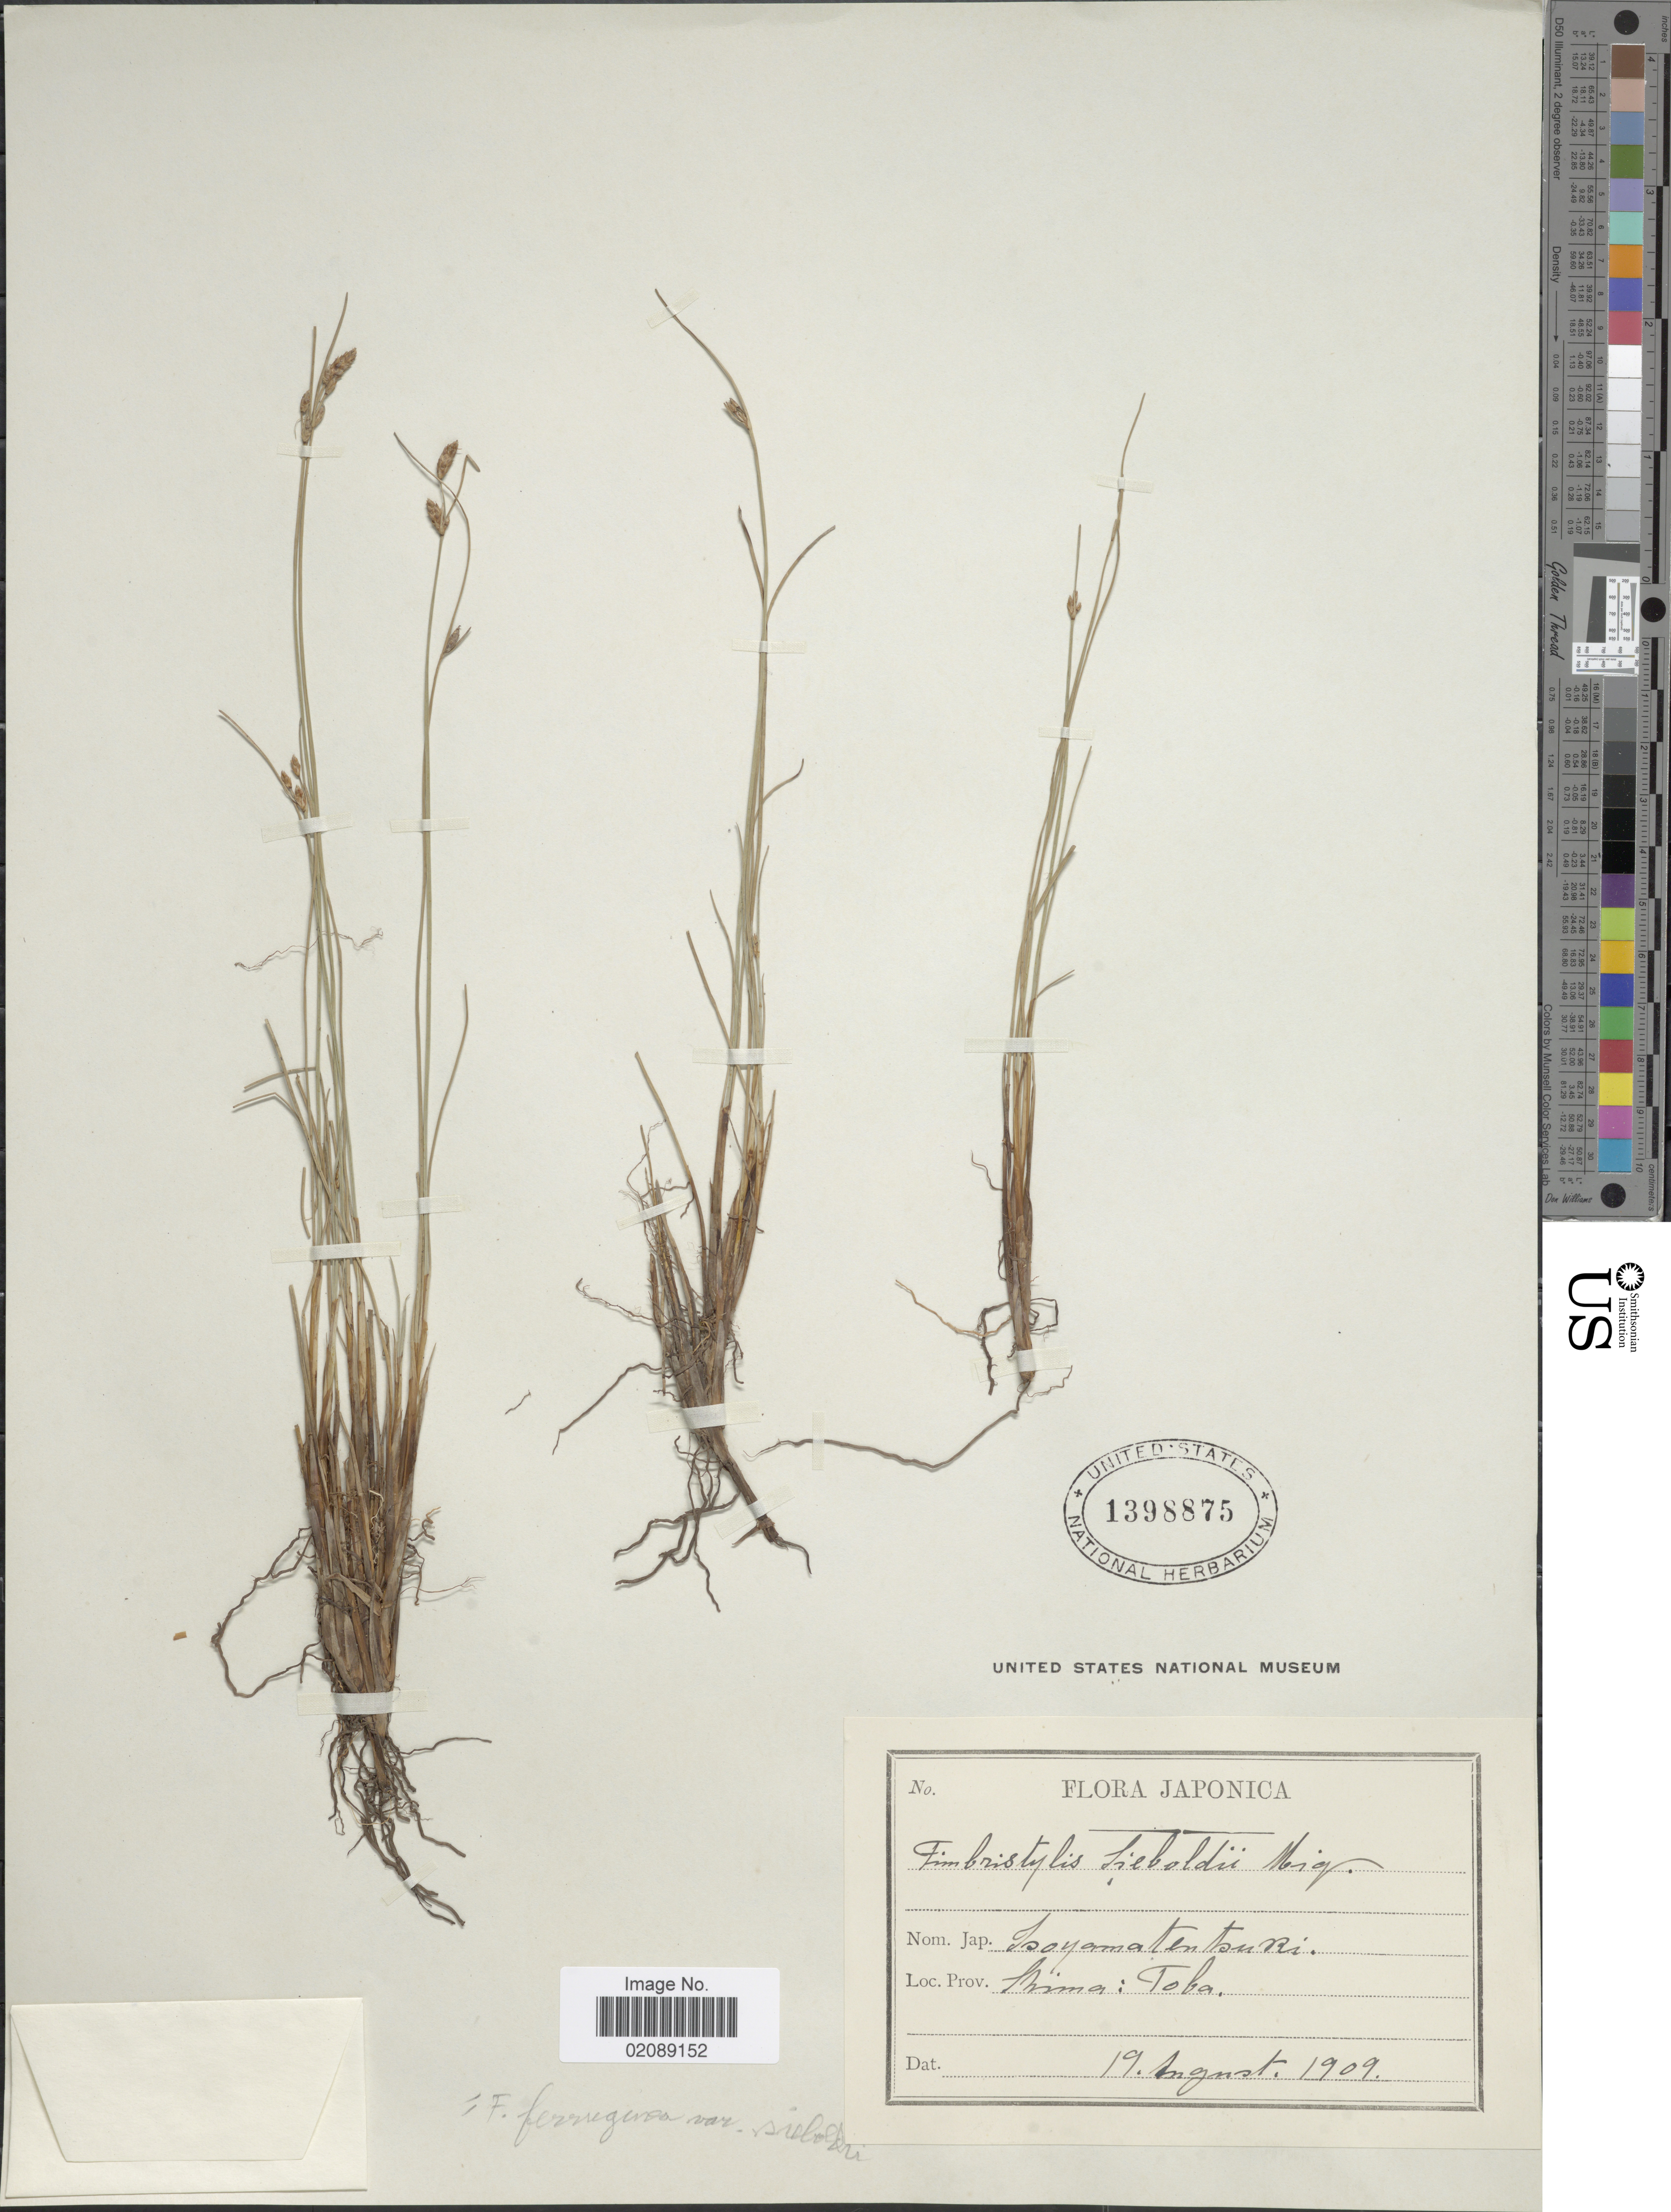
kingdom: Plantae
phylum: Tracheophyta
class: Liliopsida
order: Poales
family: Cyperaceae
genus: Fimbristylis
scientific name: Fimbristylis ferruginea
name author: (L.) Vahl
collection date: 1909-08-19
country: Japan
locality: Isoyamatentsuki. Shima: Toba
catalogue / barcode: US 1398875